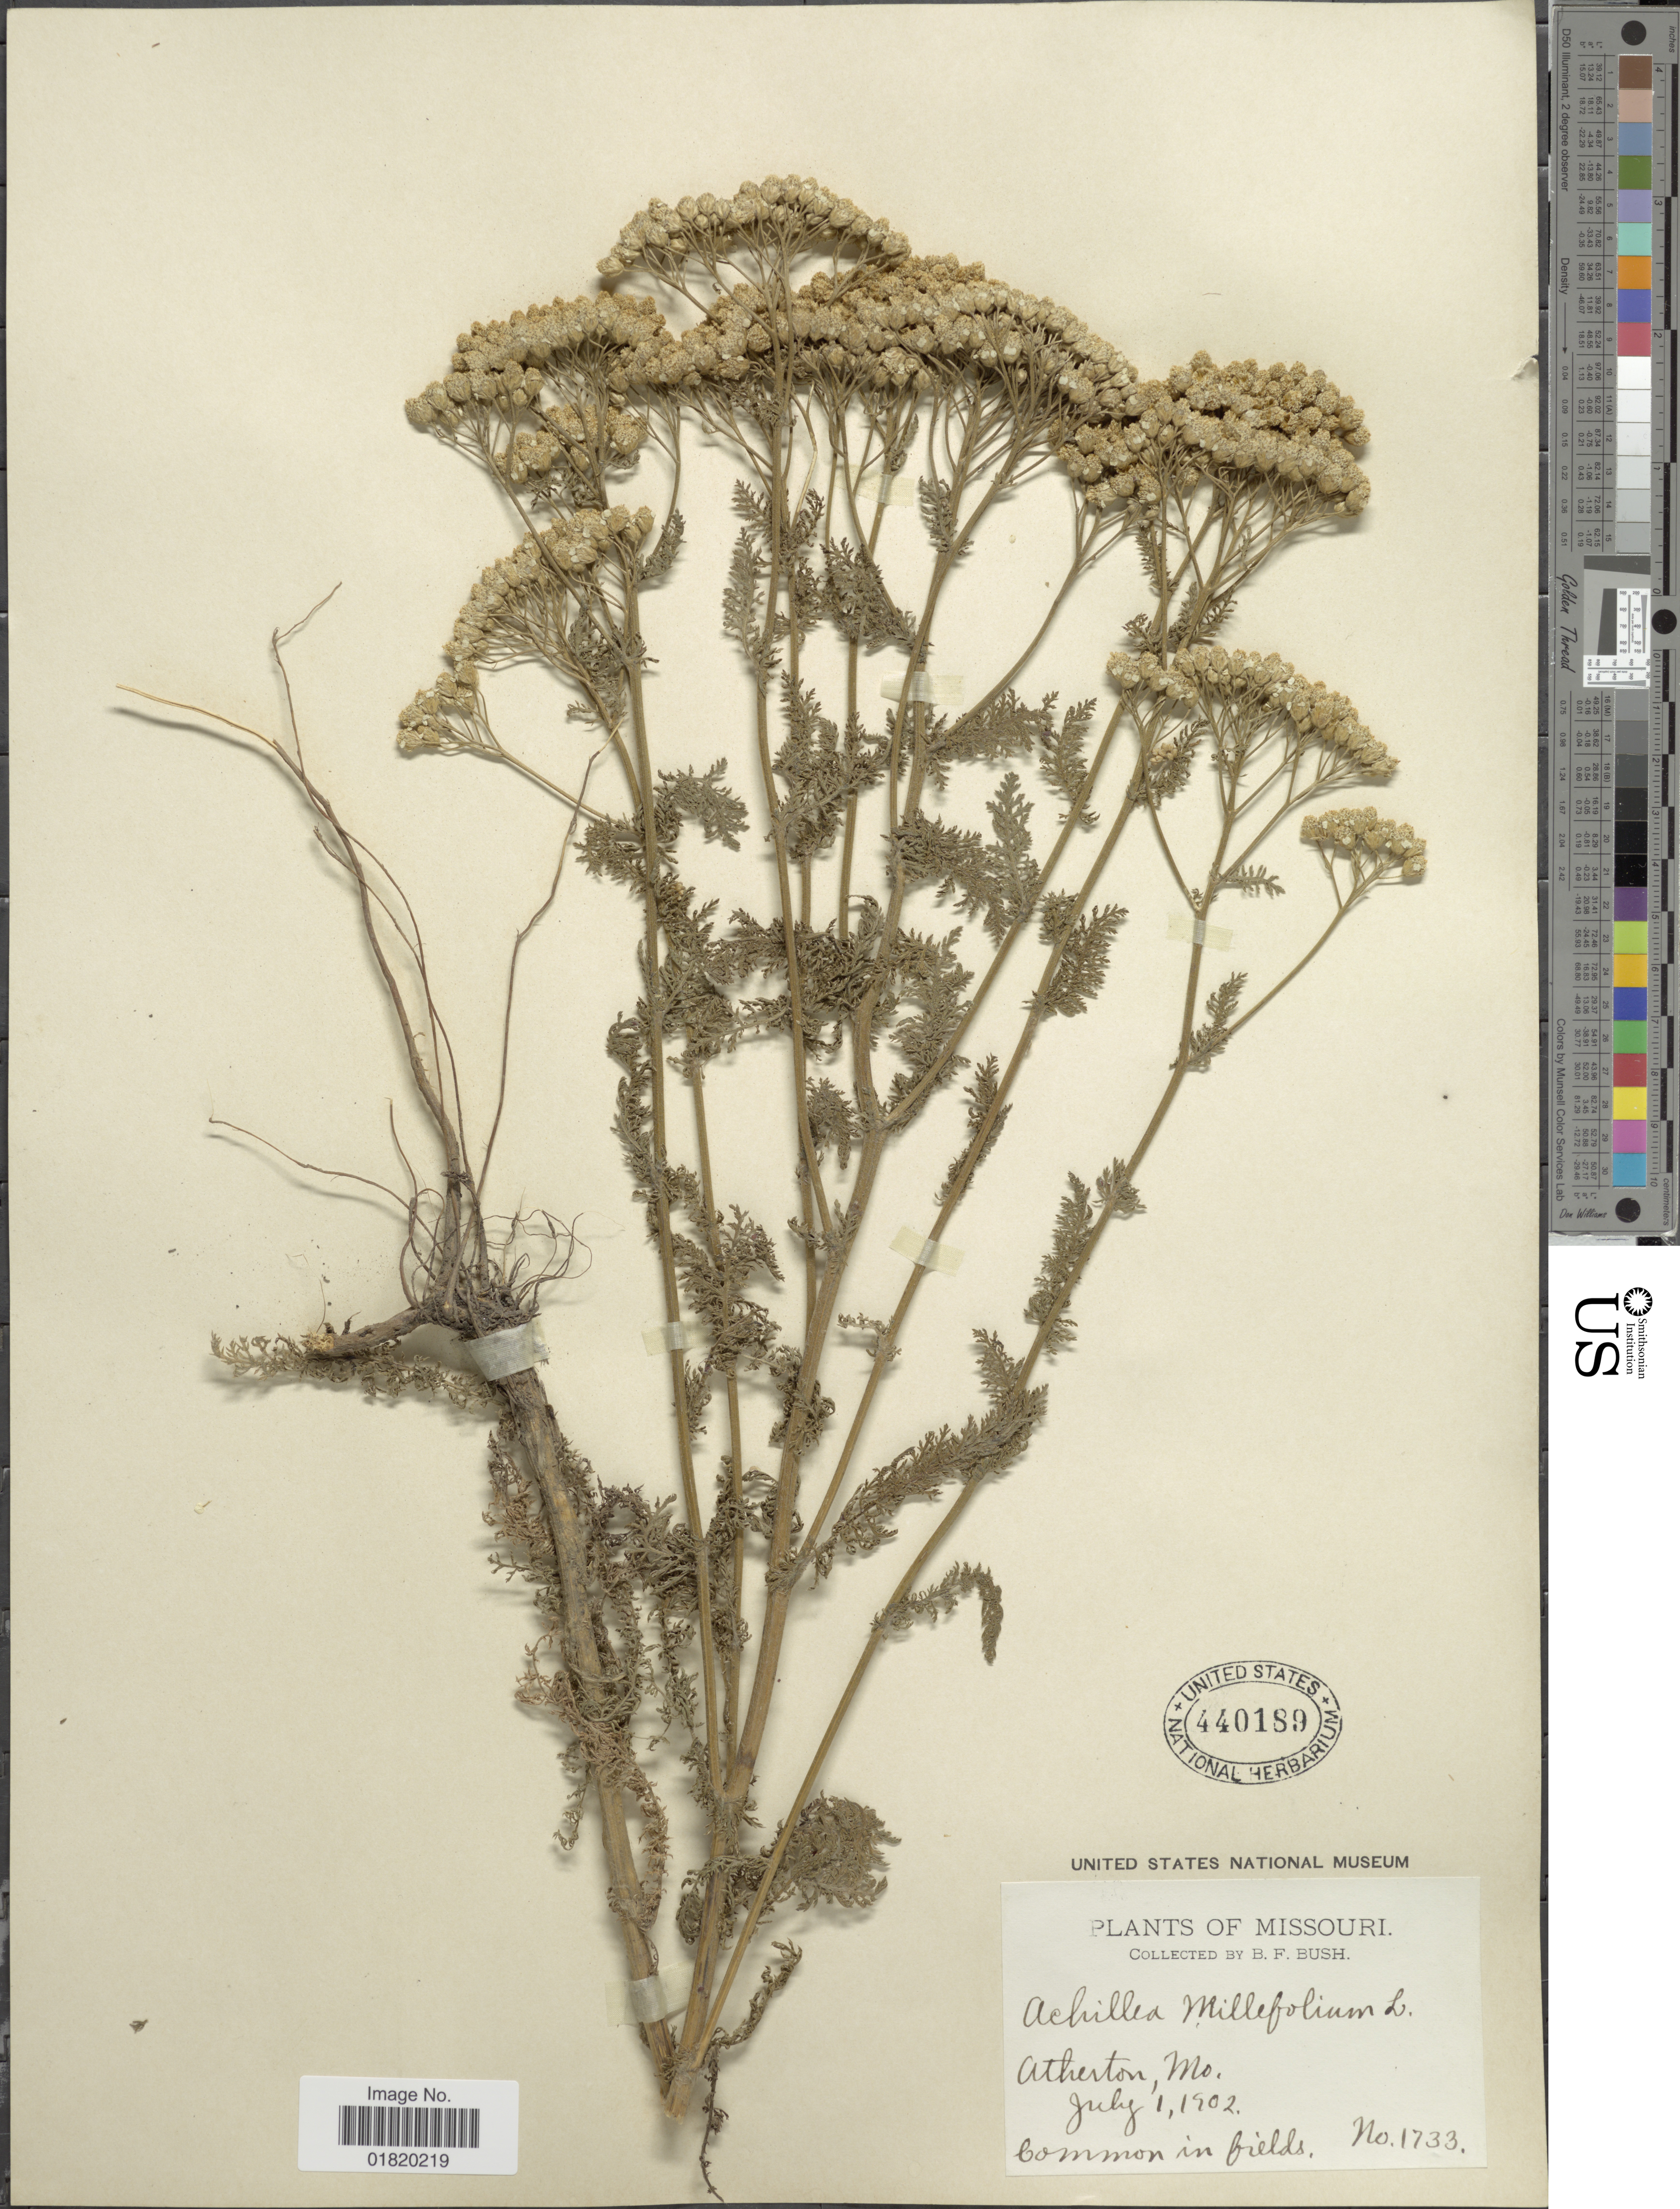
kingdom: Plantae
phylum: Tracheophyta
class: Magnoliopsida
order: Asterales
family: Asteraceae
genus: Achillea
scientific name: Achillea millefolium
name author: L.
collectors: B. F. Bush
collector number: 1733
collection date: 1902-07-01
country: United States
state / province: Missouri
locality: Atherton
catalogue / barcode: US 440189